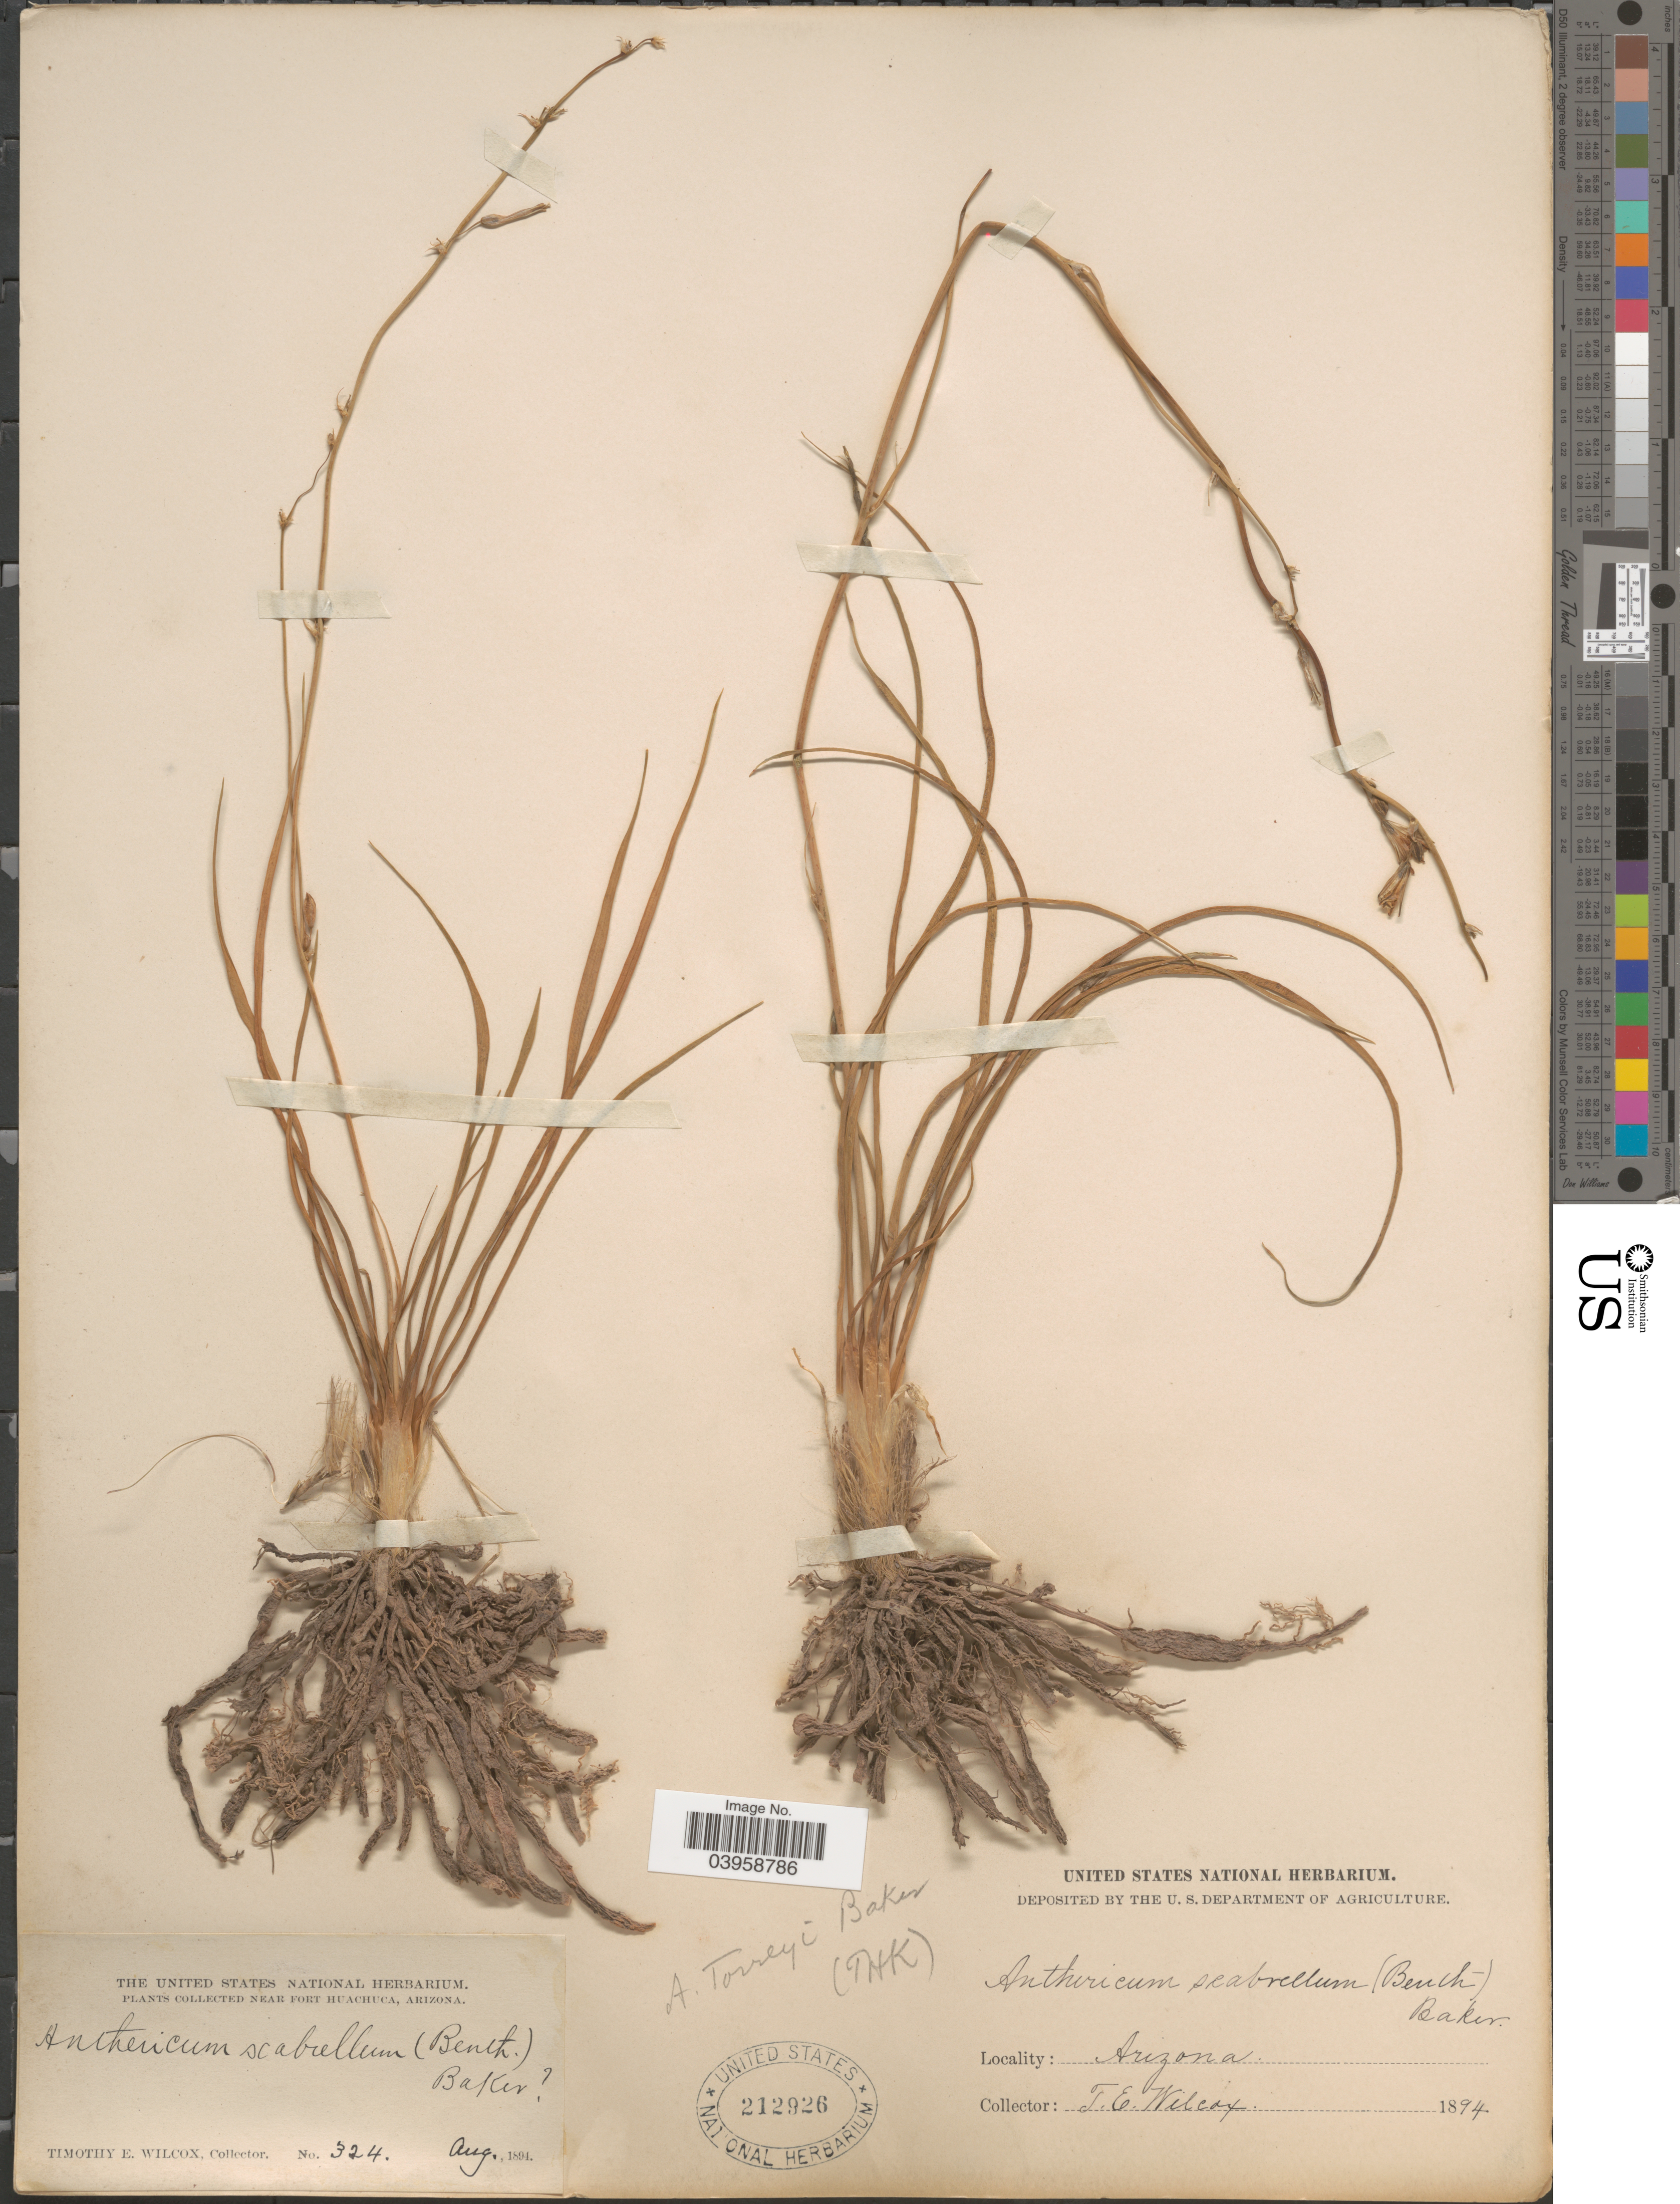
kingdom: Plantae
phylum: Tracheophyta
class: Liliopsida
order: Asparagales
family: Asparagaceae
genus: Anthericum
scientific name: Anthericum torreyi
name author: Baker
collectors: T. E. Wilcox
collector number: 324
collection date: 1894-08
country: United States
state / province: Arizona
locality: Near Fort Huachuca.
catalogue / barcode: US 212926